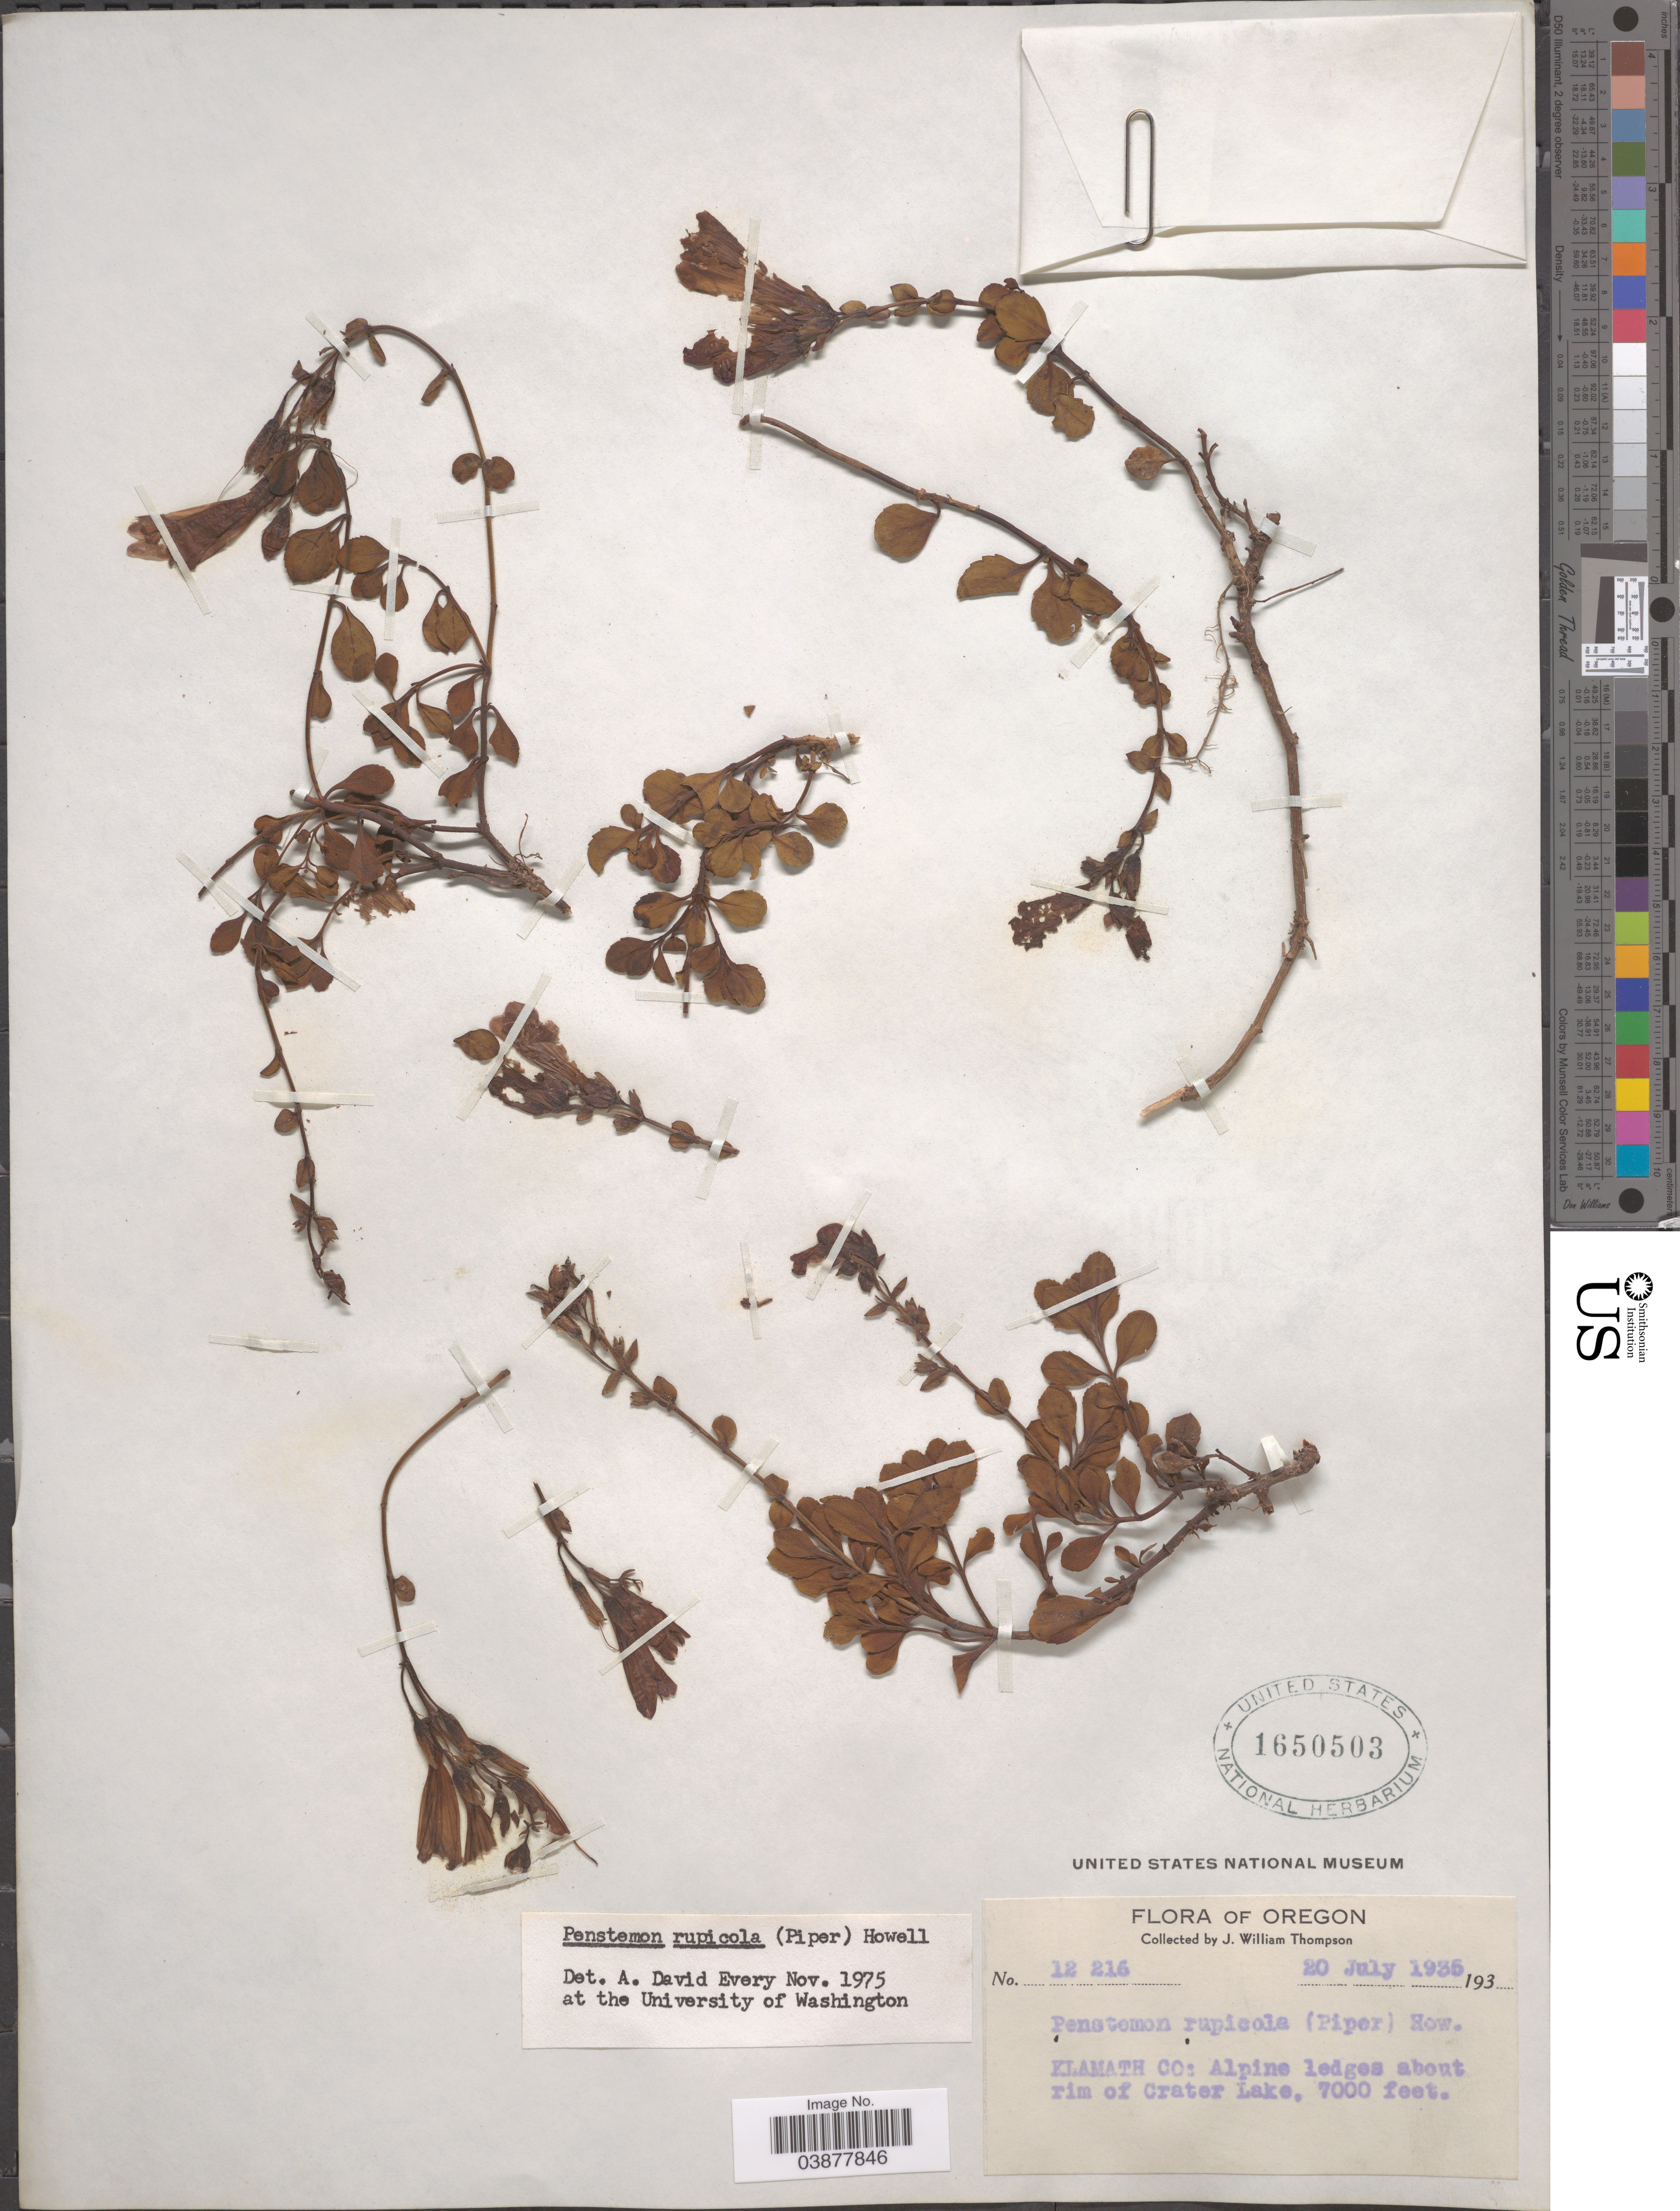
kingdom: Plantae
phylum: Tracheophyta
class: Magnoliopsida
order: Lamiales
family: Plantaginaceae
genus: Penstemon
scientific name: Penstemon rupicola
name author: (Piper) Howell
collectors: J. W. Thompson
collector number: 12216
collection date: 1935-07-20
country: United States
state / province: Oregon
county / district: Klamath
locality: Klamath Co: Alpine ledges about rim of Crater Lake.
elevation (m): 2134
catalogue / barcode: US 1650503